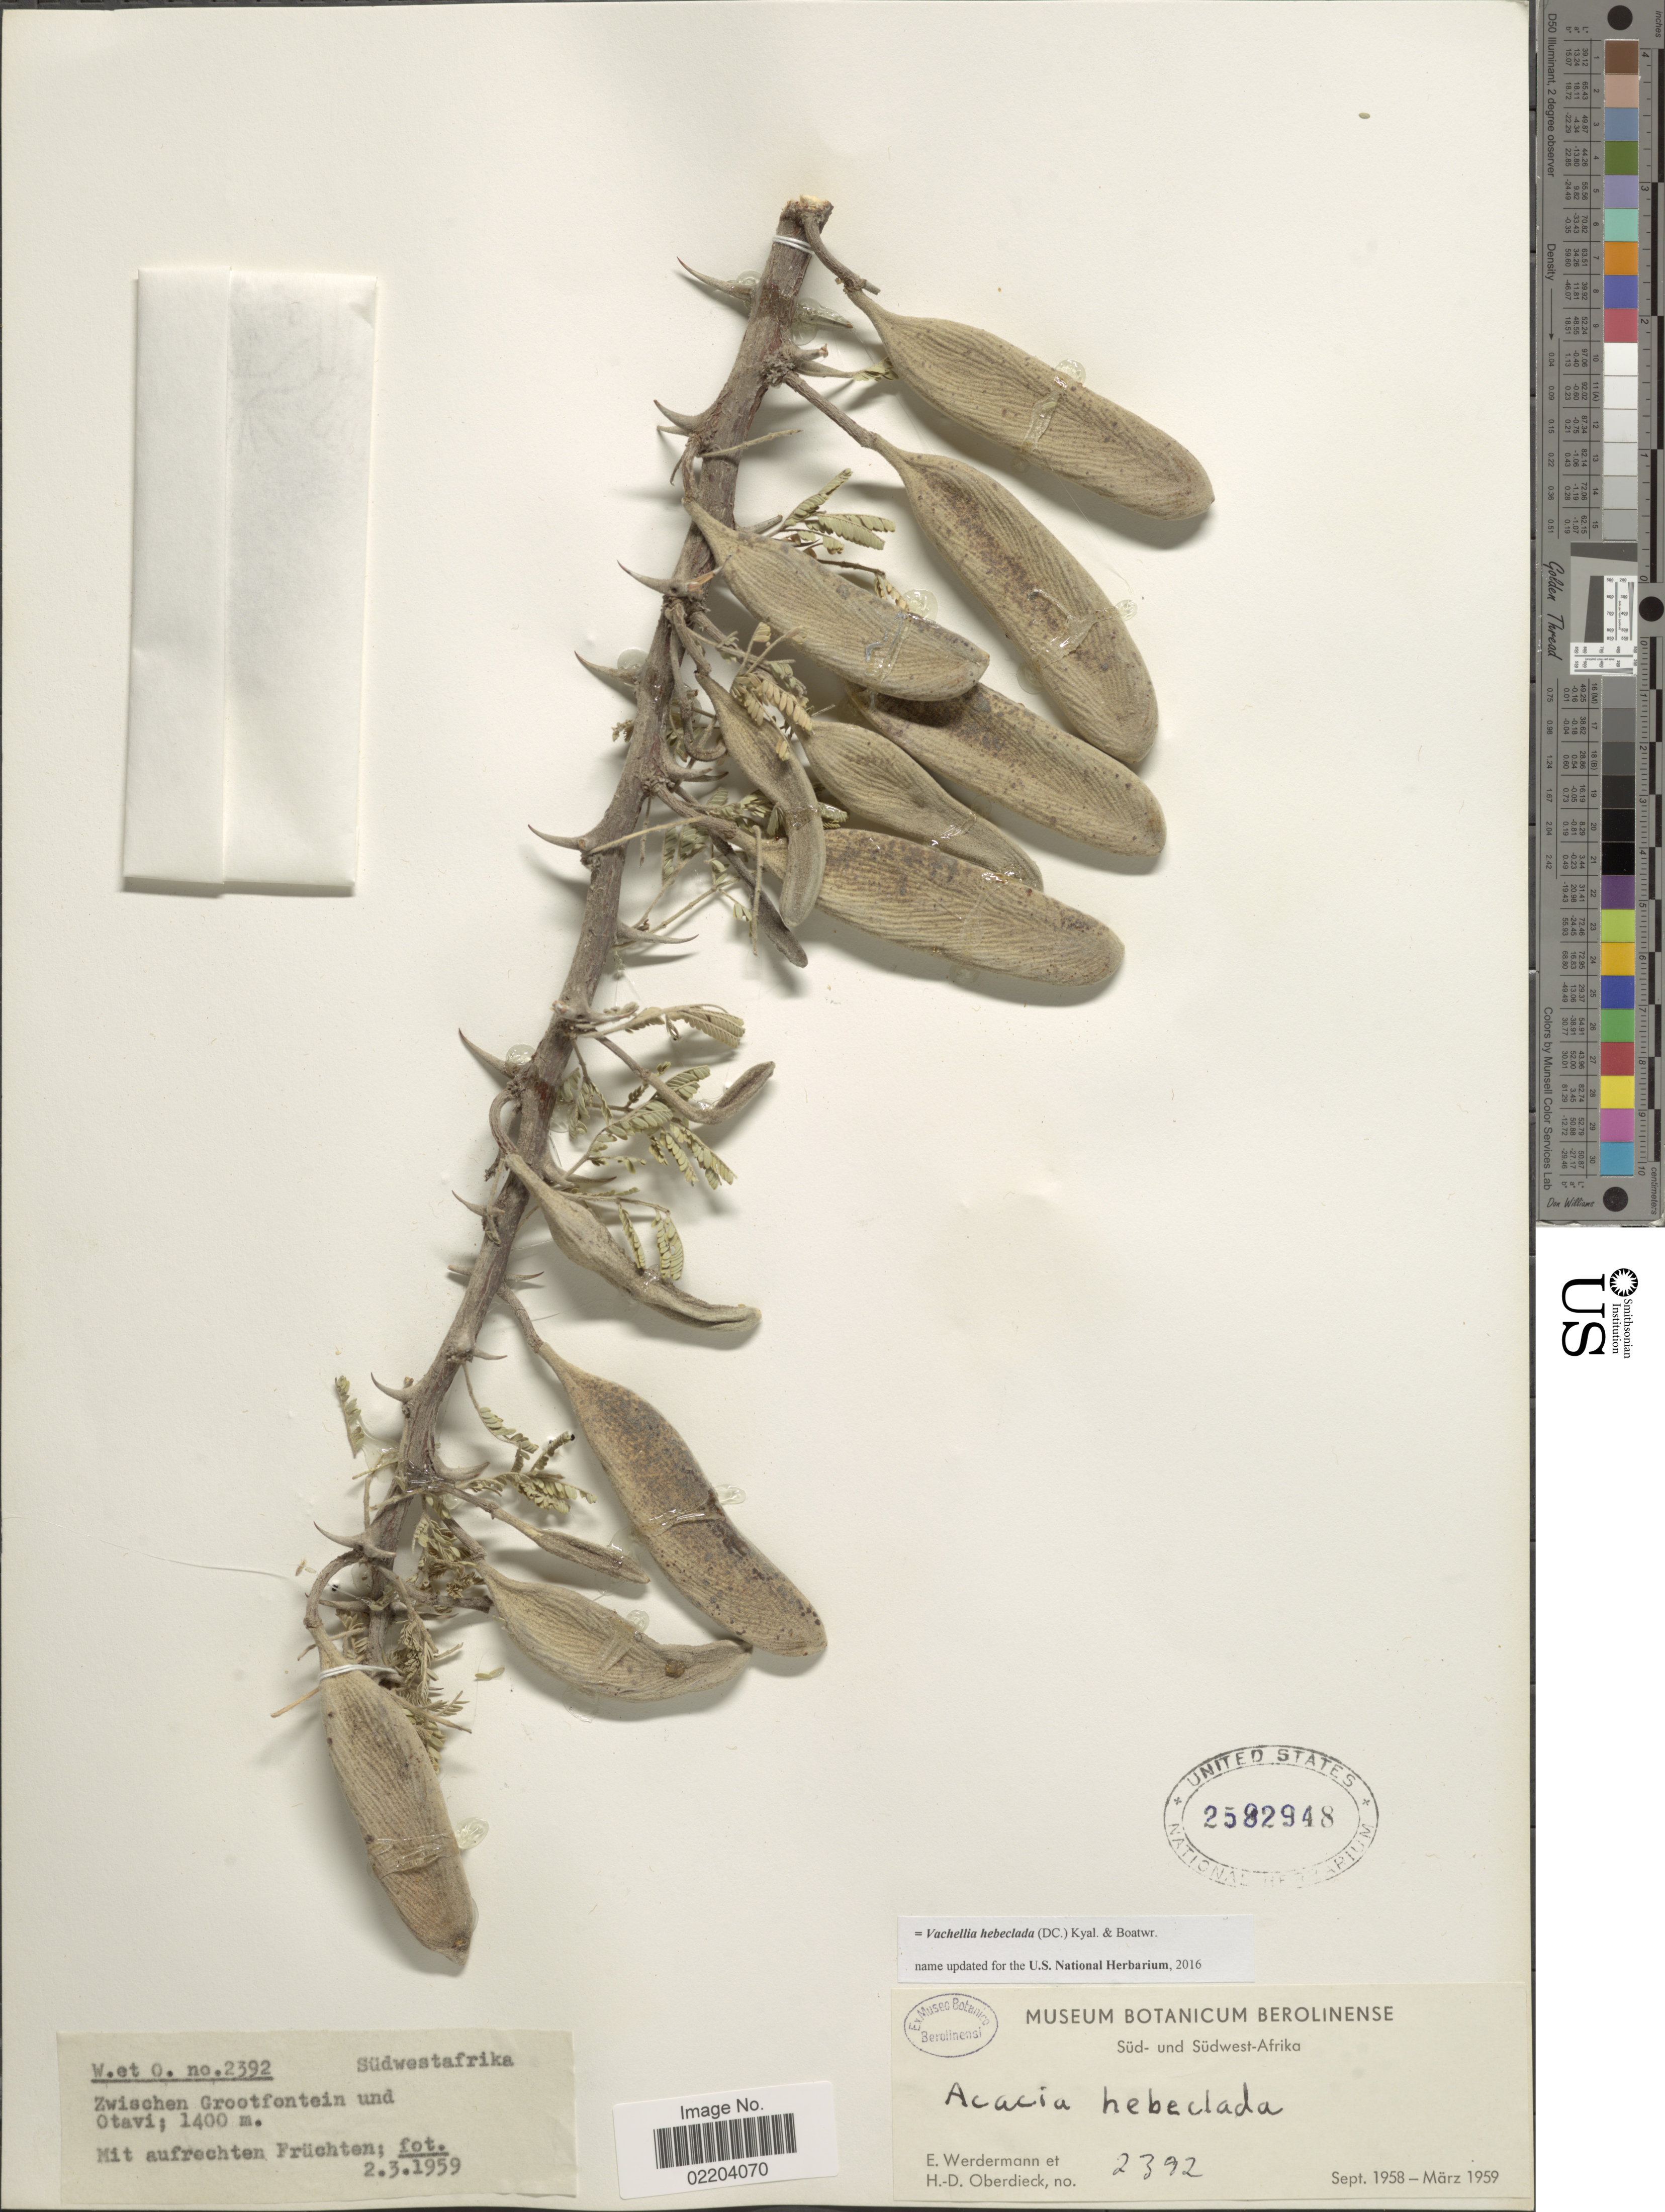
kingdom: Plantae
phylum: Tracheophyta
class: Magnoliopsida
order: Fabales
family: Fabaceae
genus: Vachellia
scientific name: Vachellia hebeclada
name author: (DC.) Kyal. & Boatwr.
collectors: E. Werdermann & H. Oberdieck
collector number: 2392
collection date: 1959-03-02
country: Namibia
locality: Süd- und Südwest-Afrika. Zwischen Grootfontein und Otavi.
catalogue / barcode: US 2582948